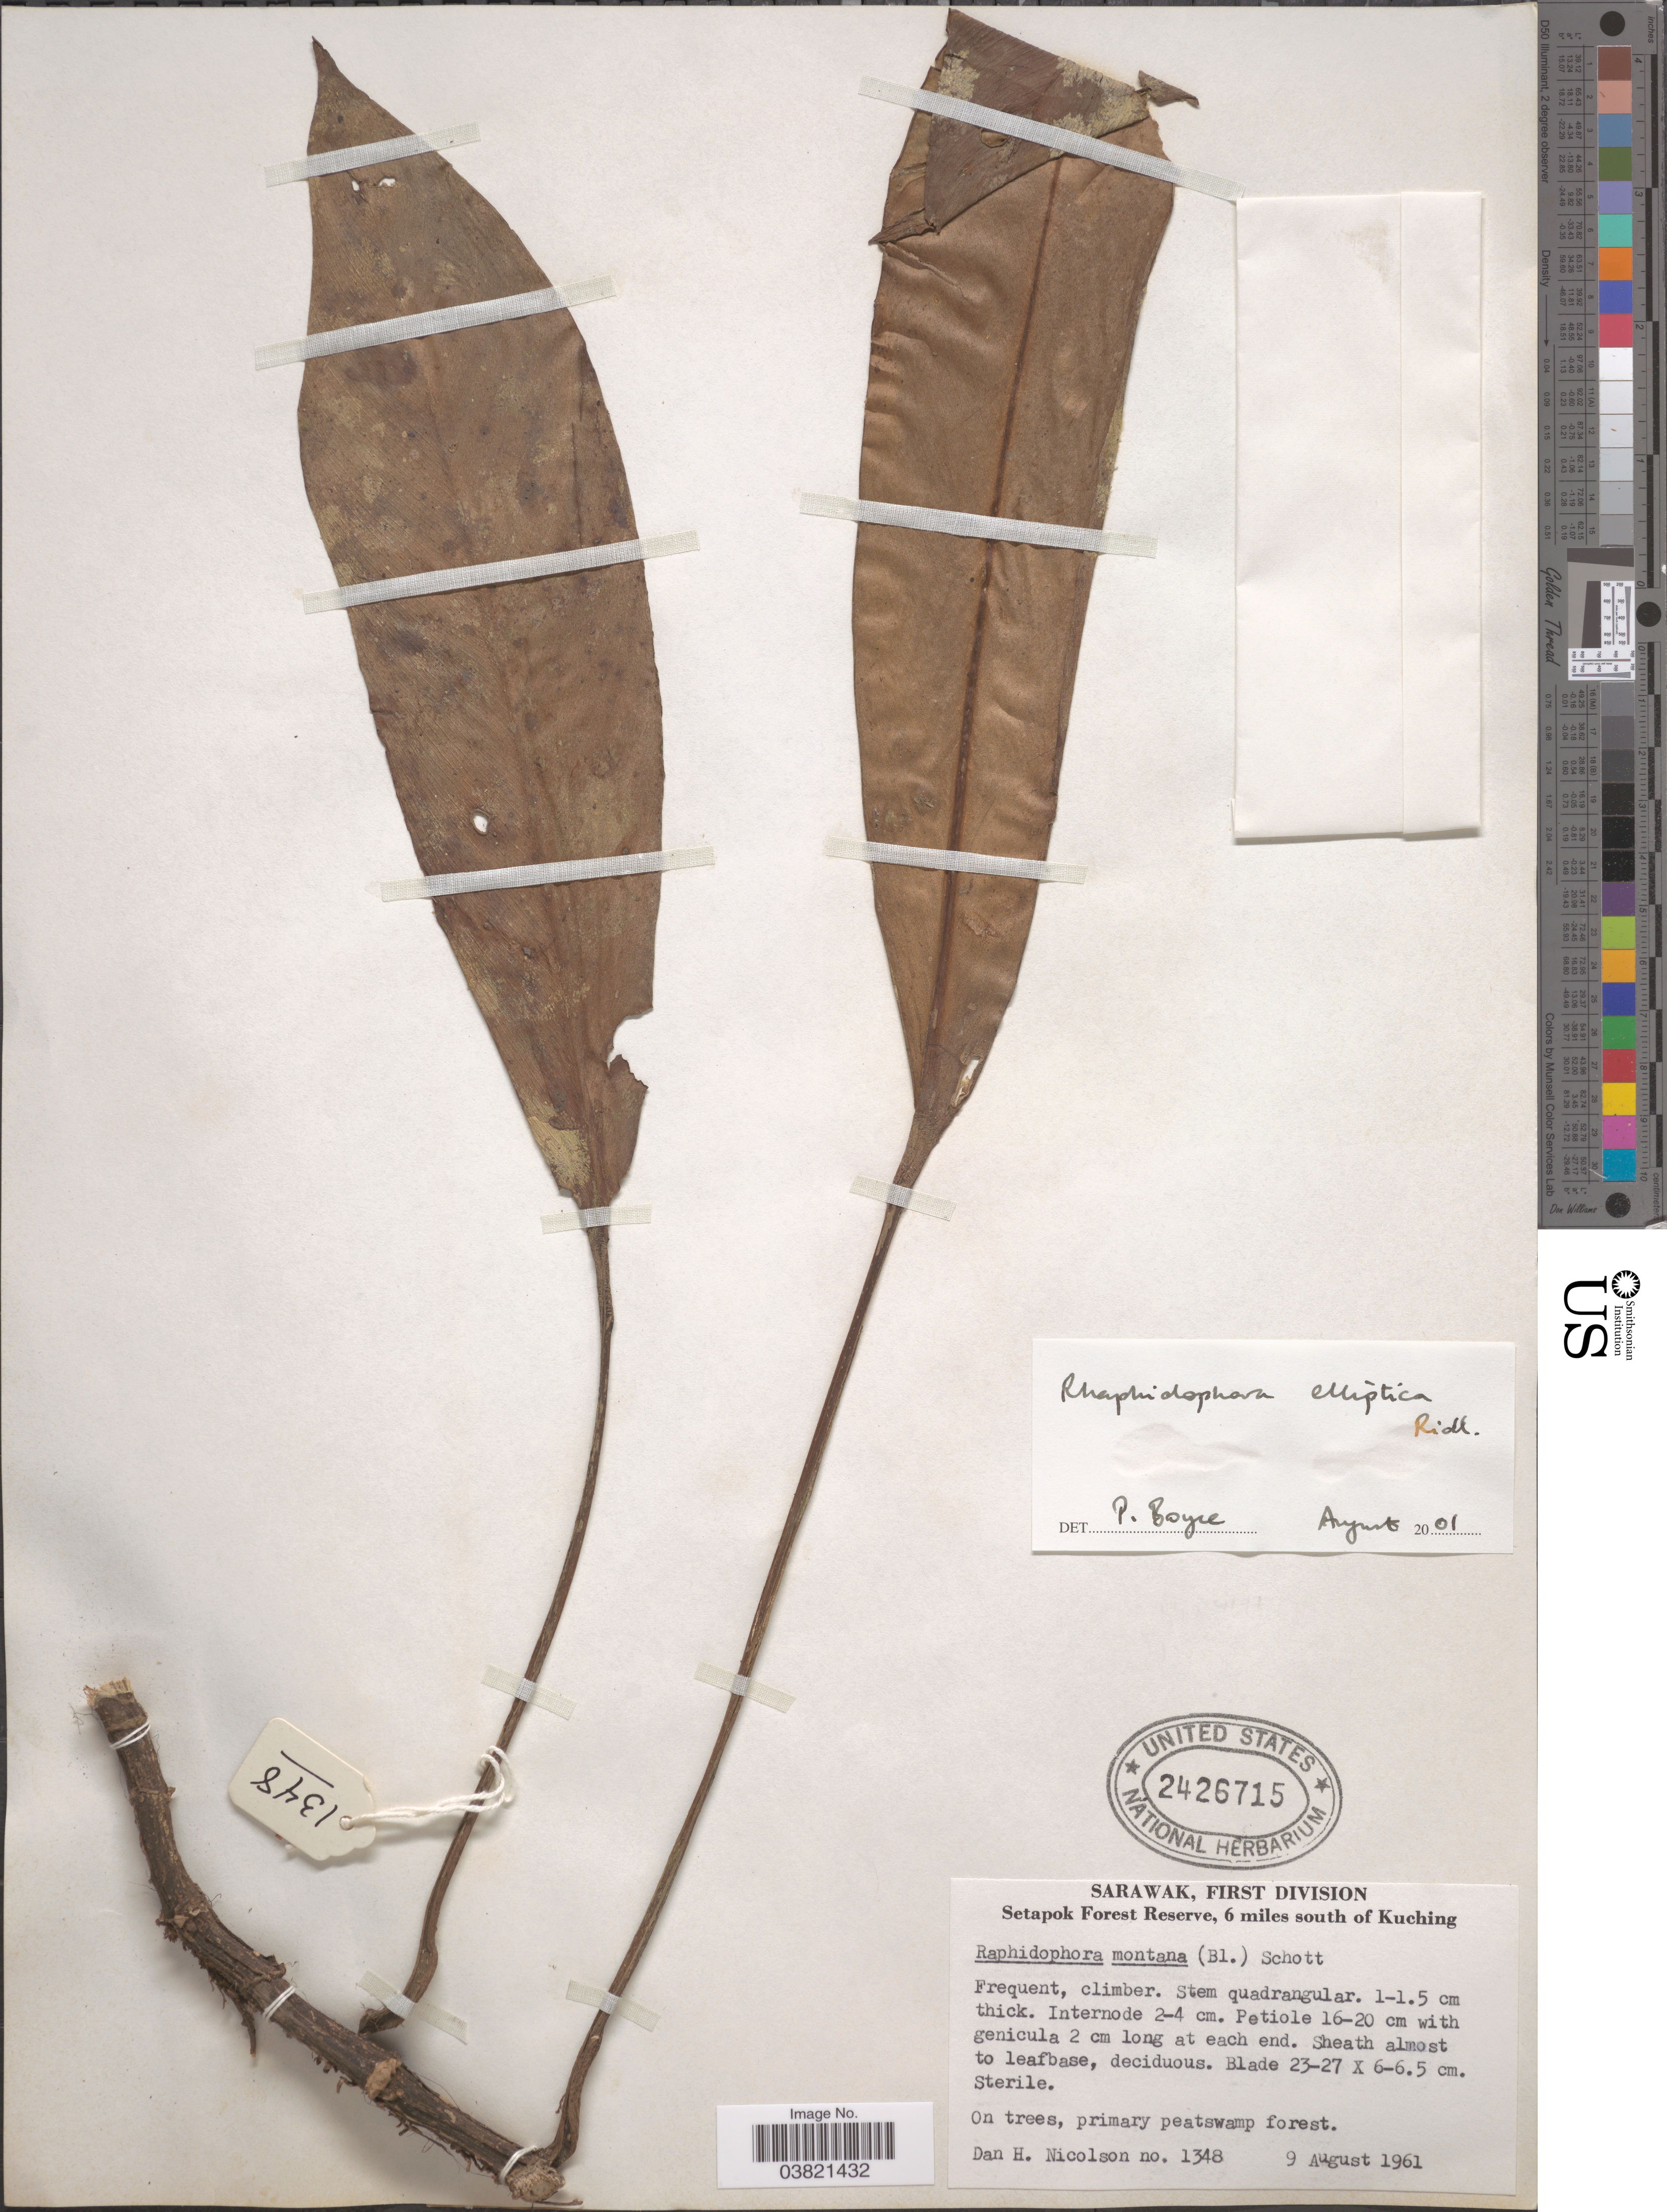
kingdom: Plantae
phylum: Tracheophyta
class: Liliopsida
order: Alismatales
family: Araceae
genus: Rhaphidophora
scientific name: Rhaphidophora elliptica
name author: Ridl.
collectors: D. H. Nicolson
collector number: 1348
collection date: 1961-08-09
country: Malaysia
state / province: Sarawak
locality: First Division. Setapok Forest Reserve, 6 miles south of Kuching.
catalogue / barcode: US 2426715